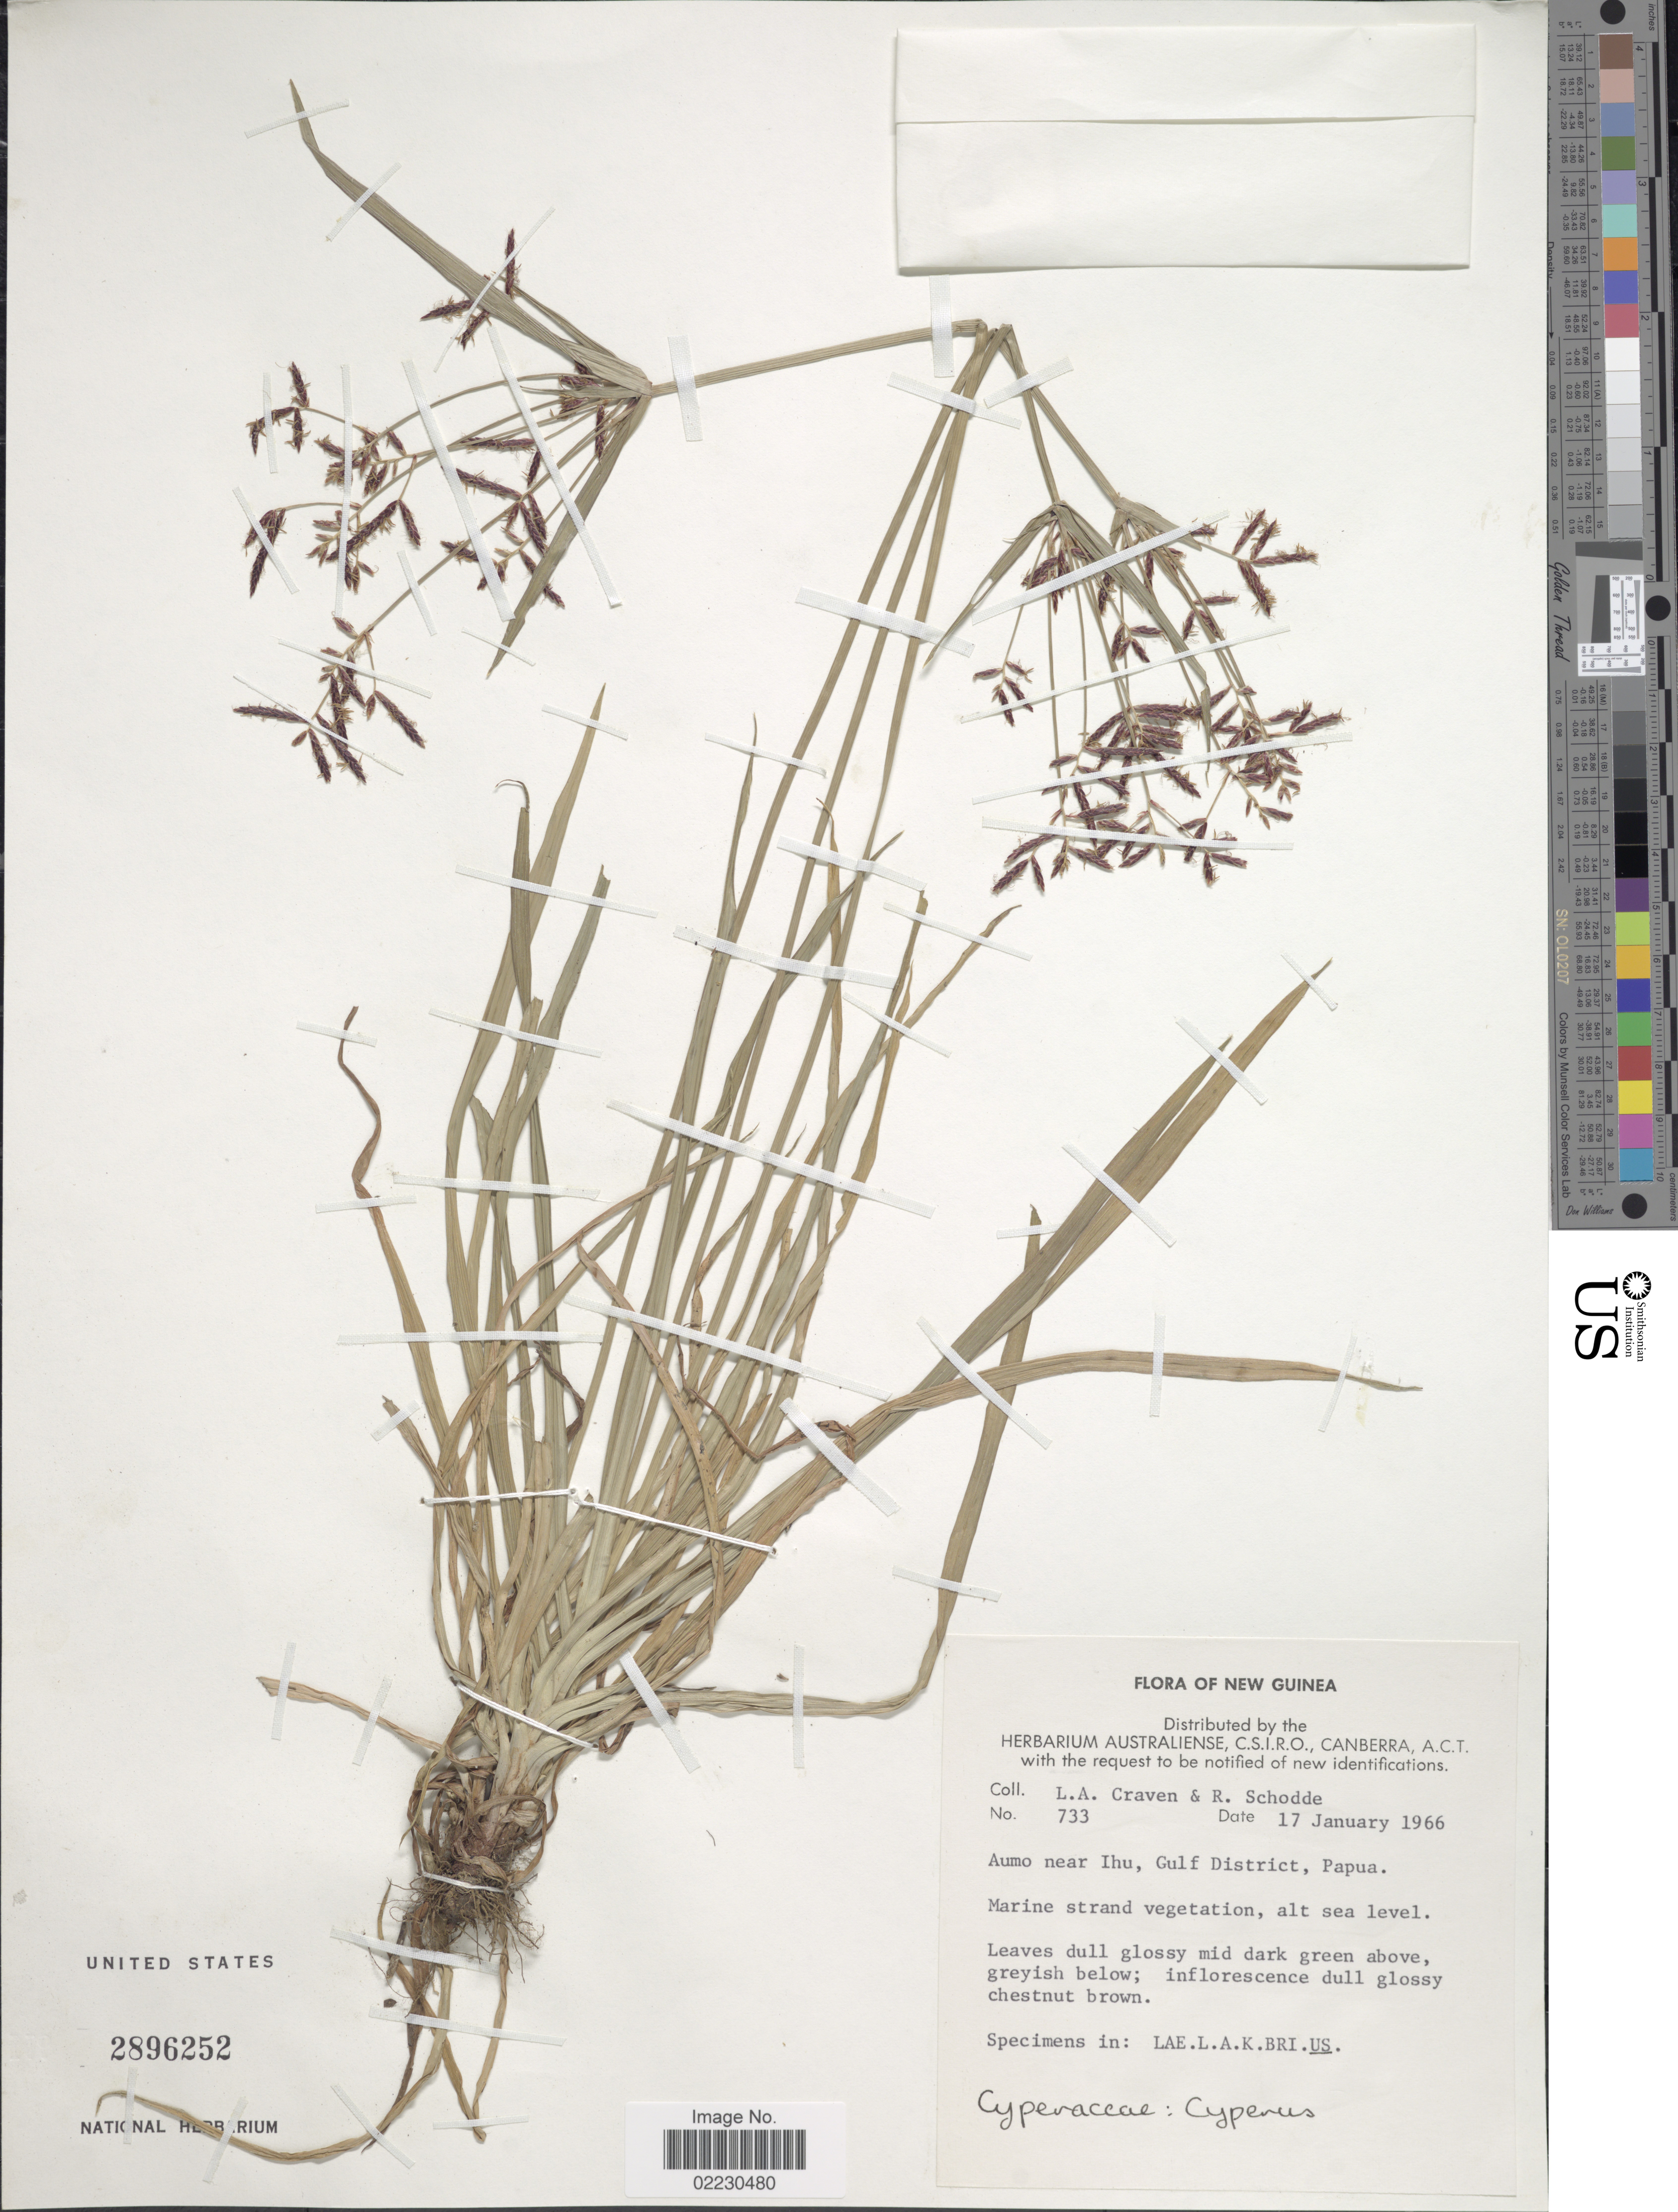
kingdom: Plantae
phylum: Tracheophyta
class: Liliopsida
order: Poales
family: Cyperaceae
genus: Cyperus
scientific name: Cyperus rotundus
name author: L.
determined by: Wilson, K. L.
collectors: L. A. Craven & R. Schodde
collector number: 733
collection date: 1966-01-17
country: Papua New Guinea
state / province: Gulf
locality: Aumo near Ihu, Gulf District, Papua, Marine strand vegetation, New Guinea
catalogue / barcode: US 2896252